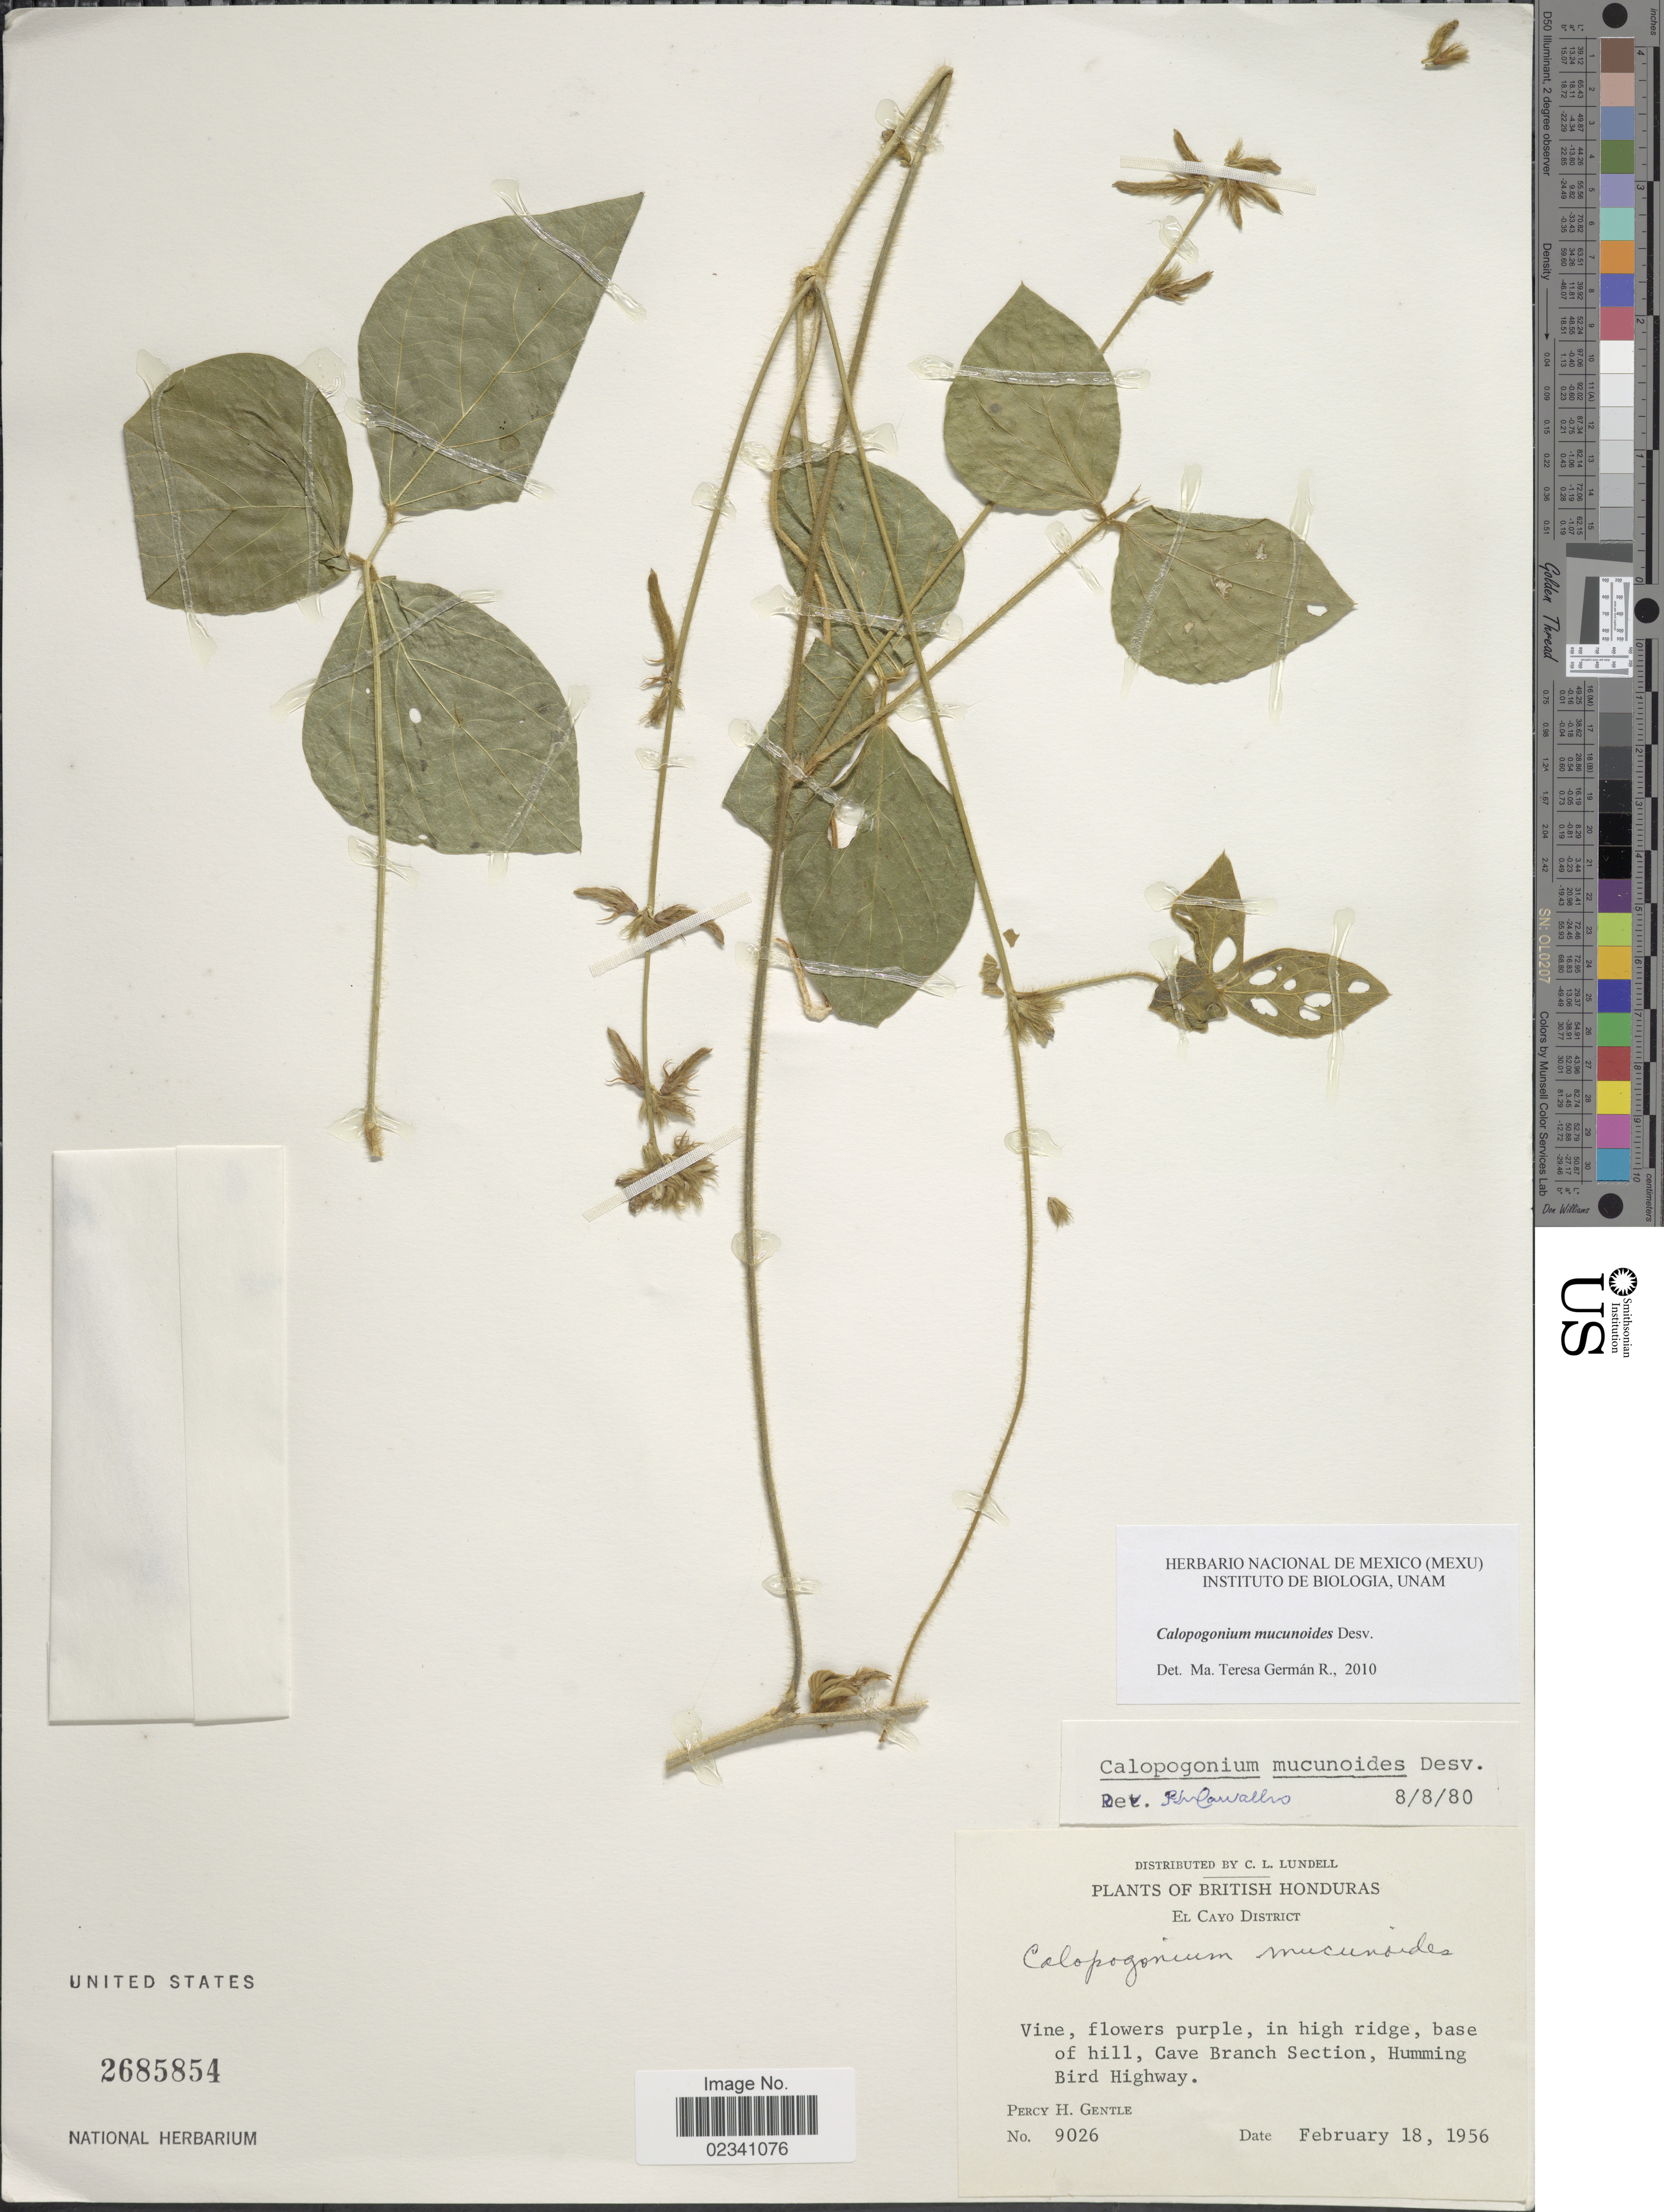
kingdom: Plantae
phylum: Tracheophyta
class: Magnoliopsida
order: Fabales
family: Fabaceae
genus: Calopogonium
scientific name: Calopogonium mucunoides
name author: Desv.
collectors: P. H. Gentle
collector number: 9026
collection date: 1956-02-18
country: Belize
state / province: Cayo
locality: British Honduras, El Cayo. bas of hill, Cave Branch Section, Humming Bird Highway.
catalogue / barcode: US 2685854